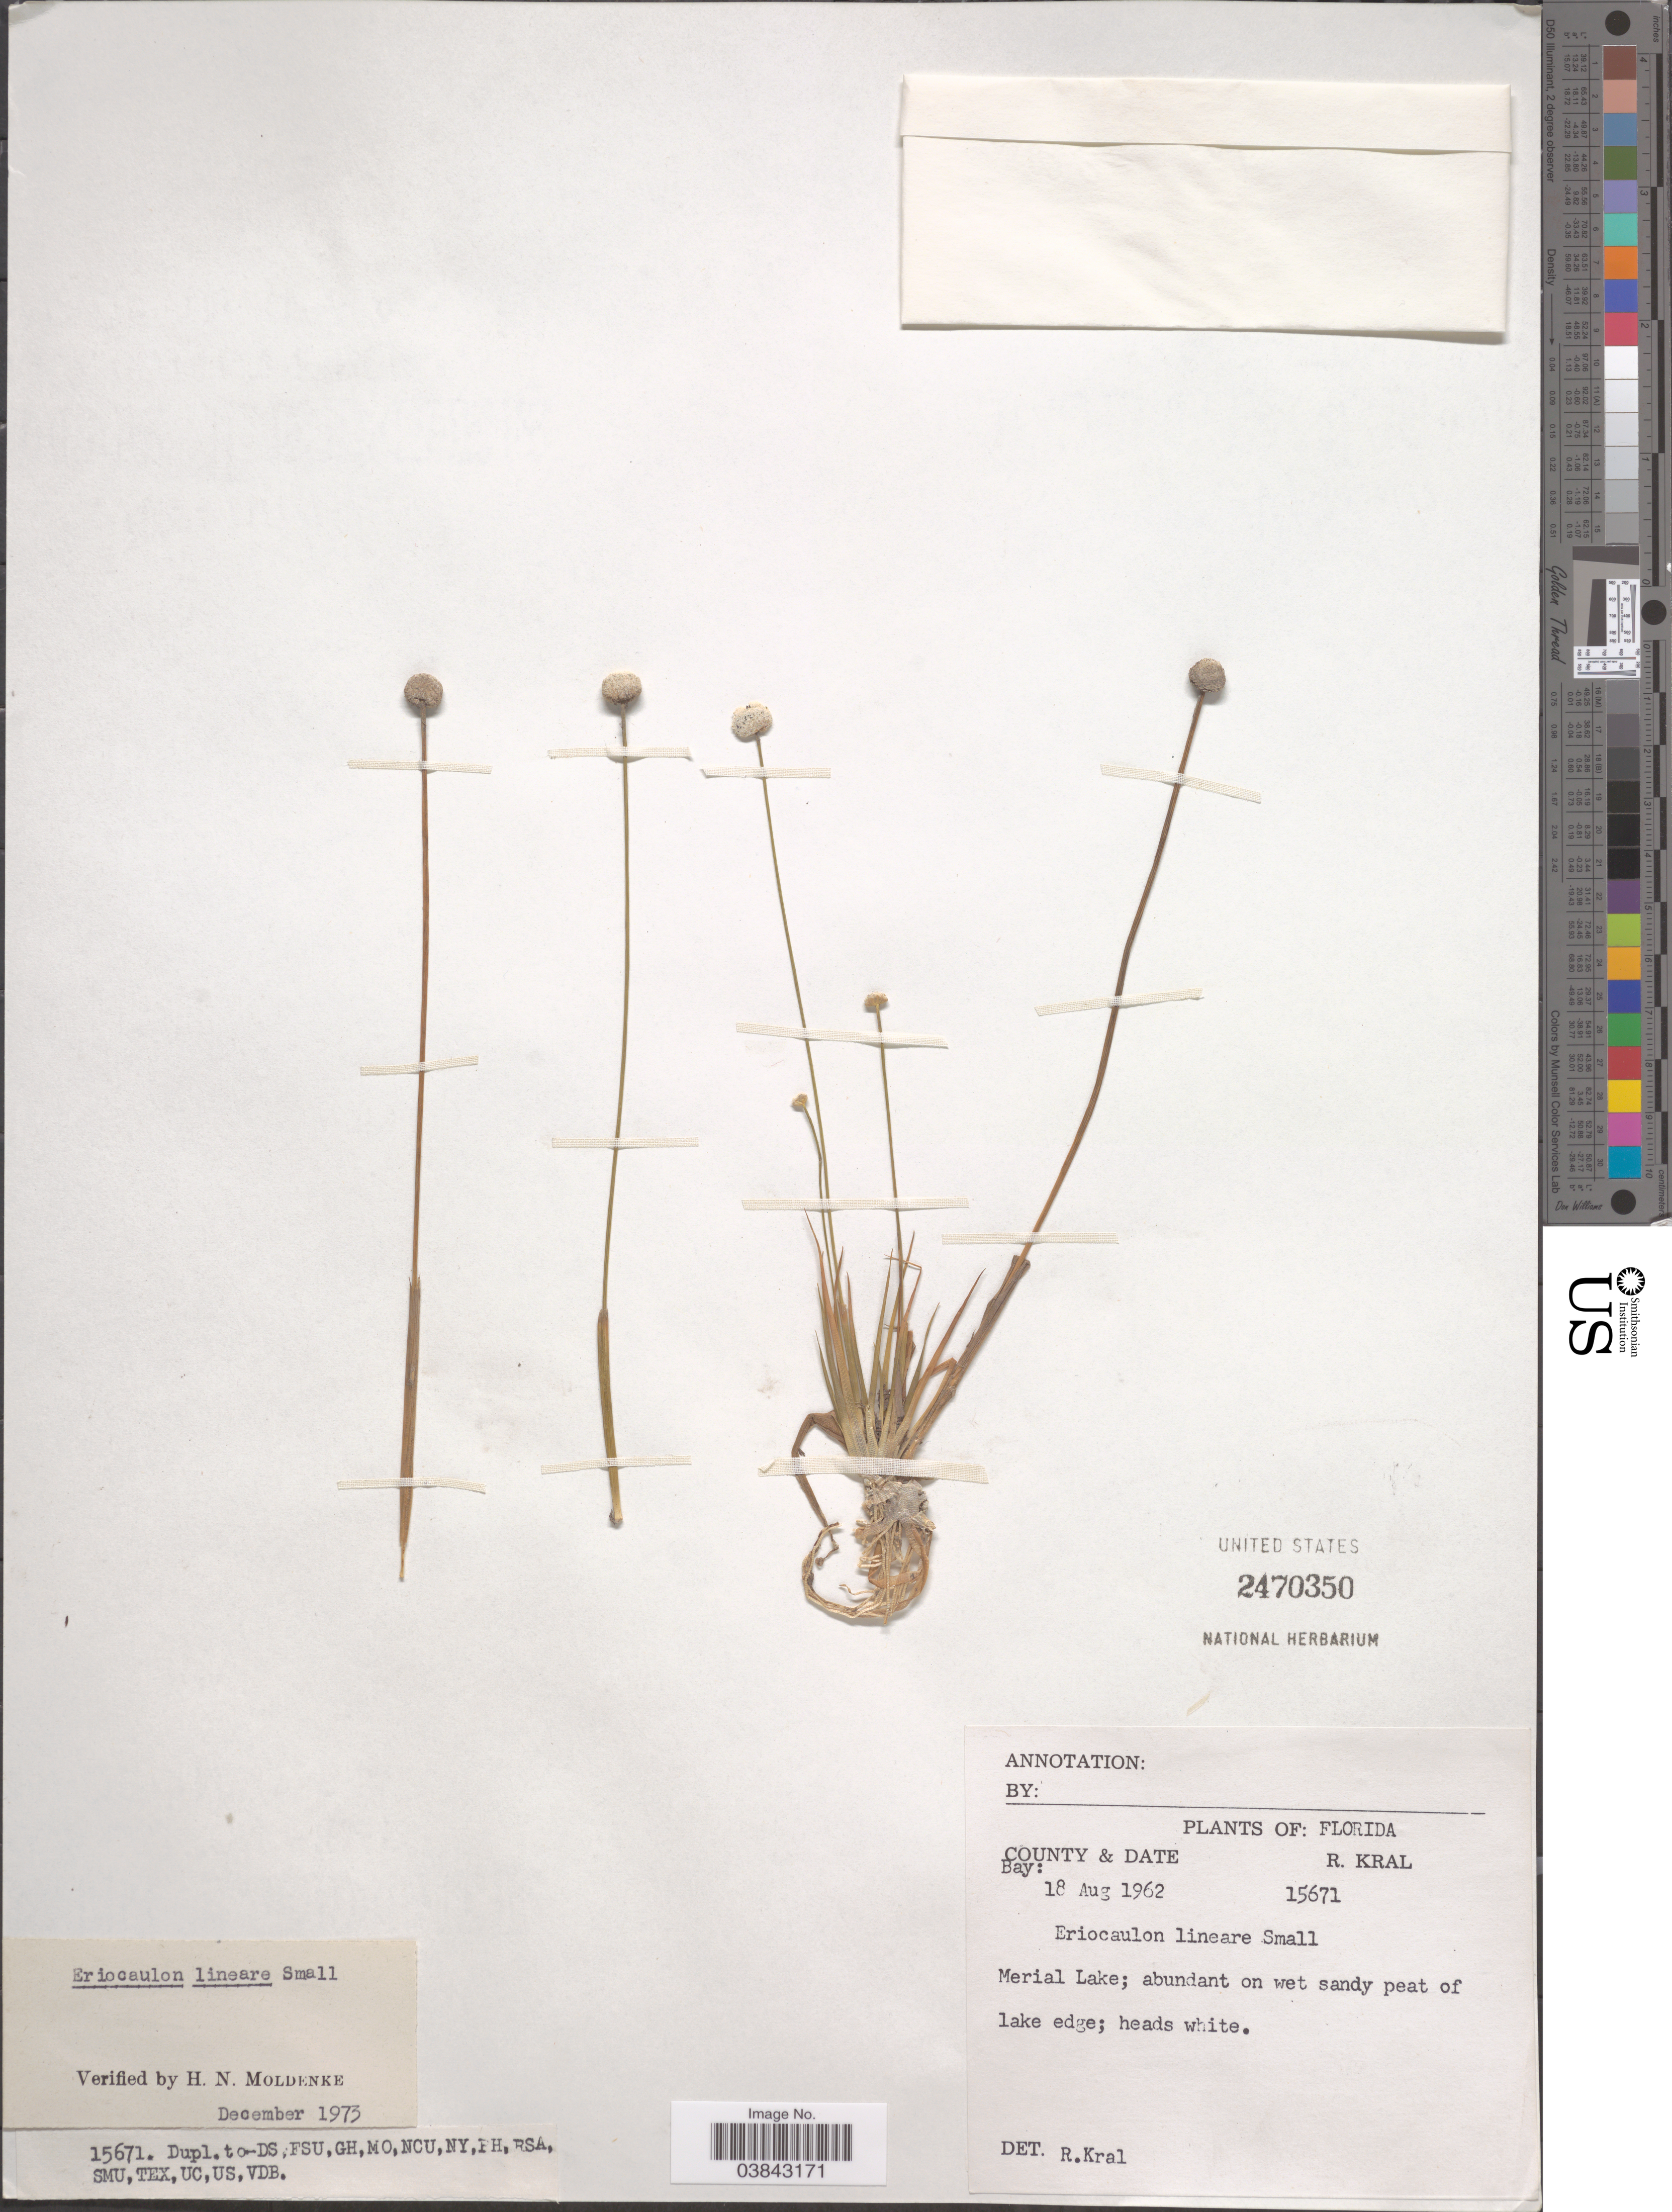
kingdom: Plantae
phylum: Tracheophyta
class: Liliopsida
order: Poales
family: Eriocaulaceae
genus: Eriocaulon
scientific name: Eriocaulon lineare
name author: Small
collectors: R. Kral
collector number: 15671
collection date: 1962-08-18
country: United States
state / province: Florida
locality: County Bay. Merial Lake.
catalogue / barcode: US 2470350